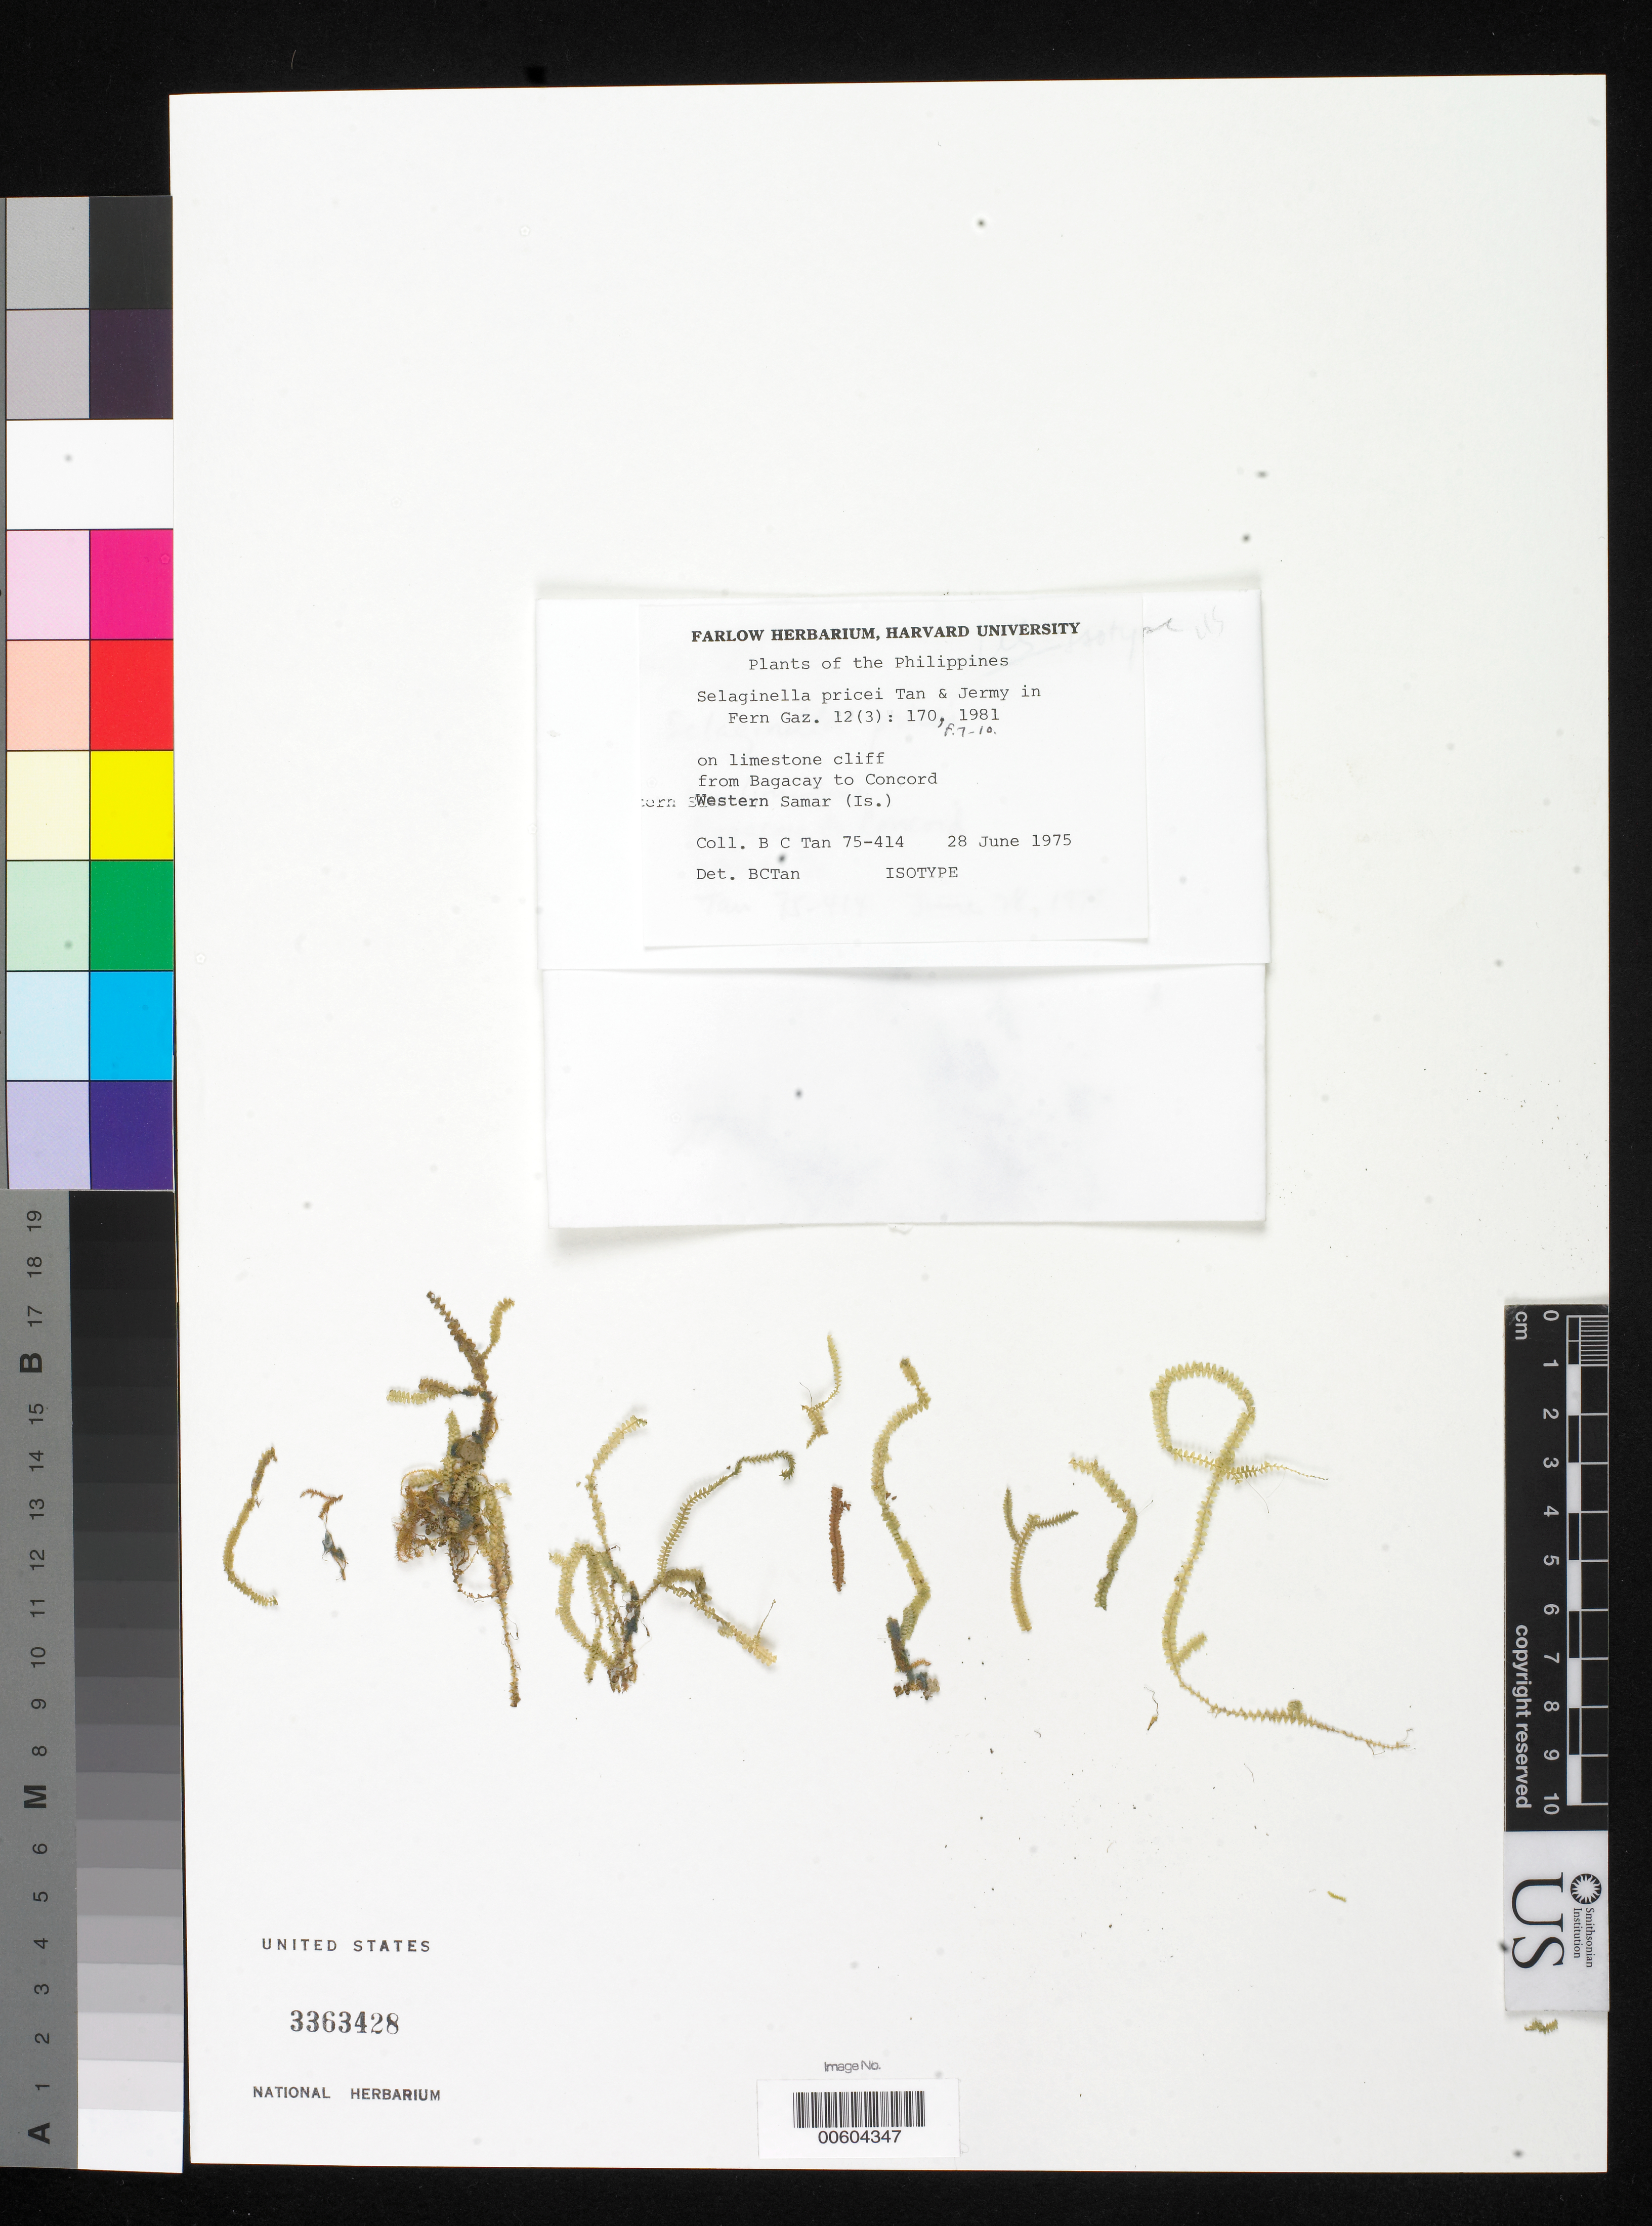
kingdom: Plantae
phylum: Tracheophyta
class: Lycopodiopsida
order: Selaginellales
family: Selaginellaceae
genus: Selaginella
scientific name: Selaginella pricei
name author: B. C. Tan & Jermy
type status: Isotype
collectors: B. Tan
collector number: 75-414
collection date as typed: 28 Jun 1975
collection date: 1975-06-28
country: Philippines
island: Samar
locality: Western Samar Island, between Bagacay and Concord.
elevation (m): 200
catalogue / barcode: US 3363428